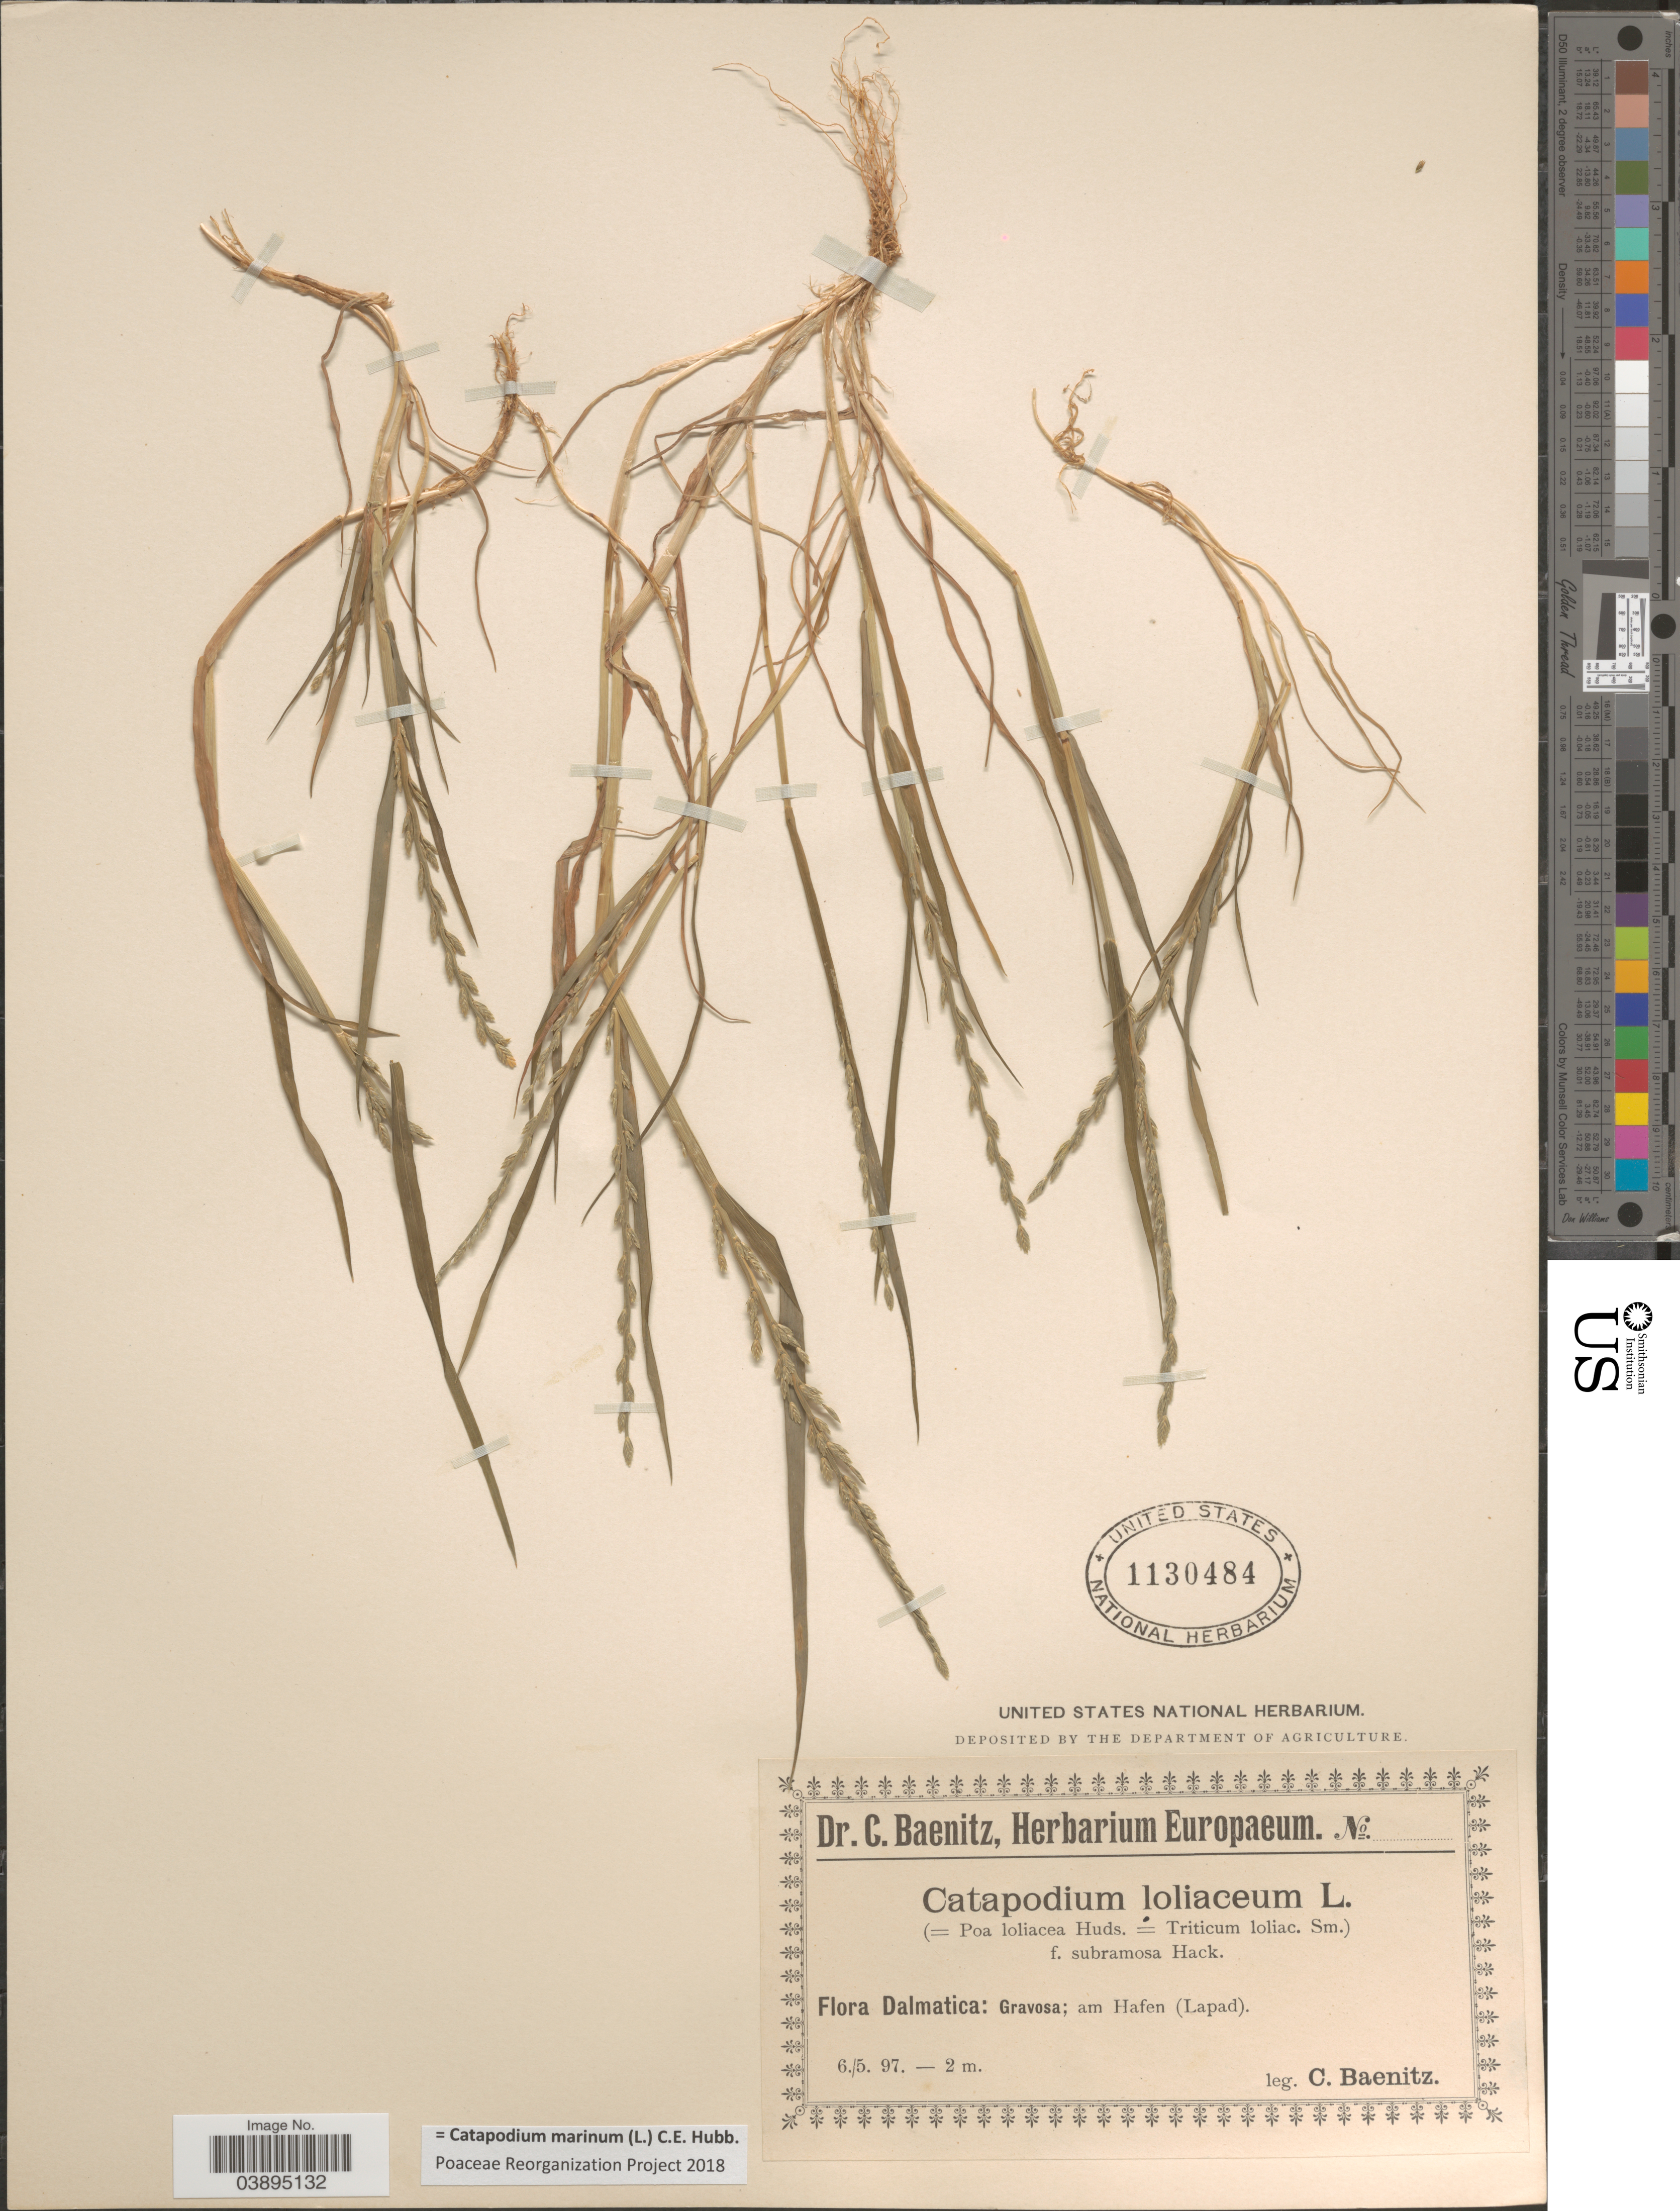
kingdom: Plantae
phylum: Tracheophyta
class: Liliopsida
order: Poales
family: Poaceae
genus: Catapodium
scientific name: Catapodium marinum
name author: (L.) C.E. Hubb.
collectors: C. G. Baenitz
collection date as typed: Transcribed d/m/y: 6/5/97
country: Croatia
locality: Dalmatica: Gravoso; am Hafen (Lapad).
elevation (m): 2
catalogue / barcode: US 1130484